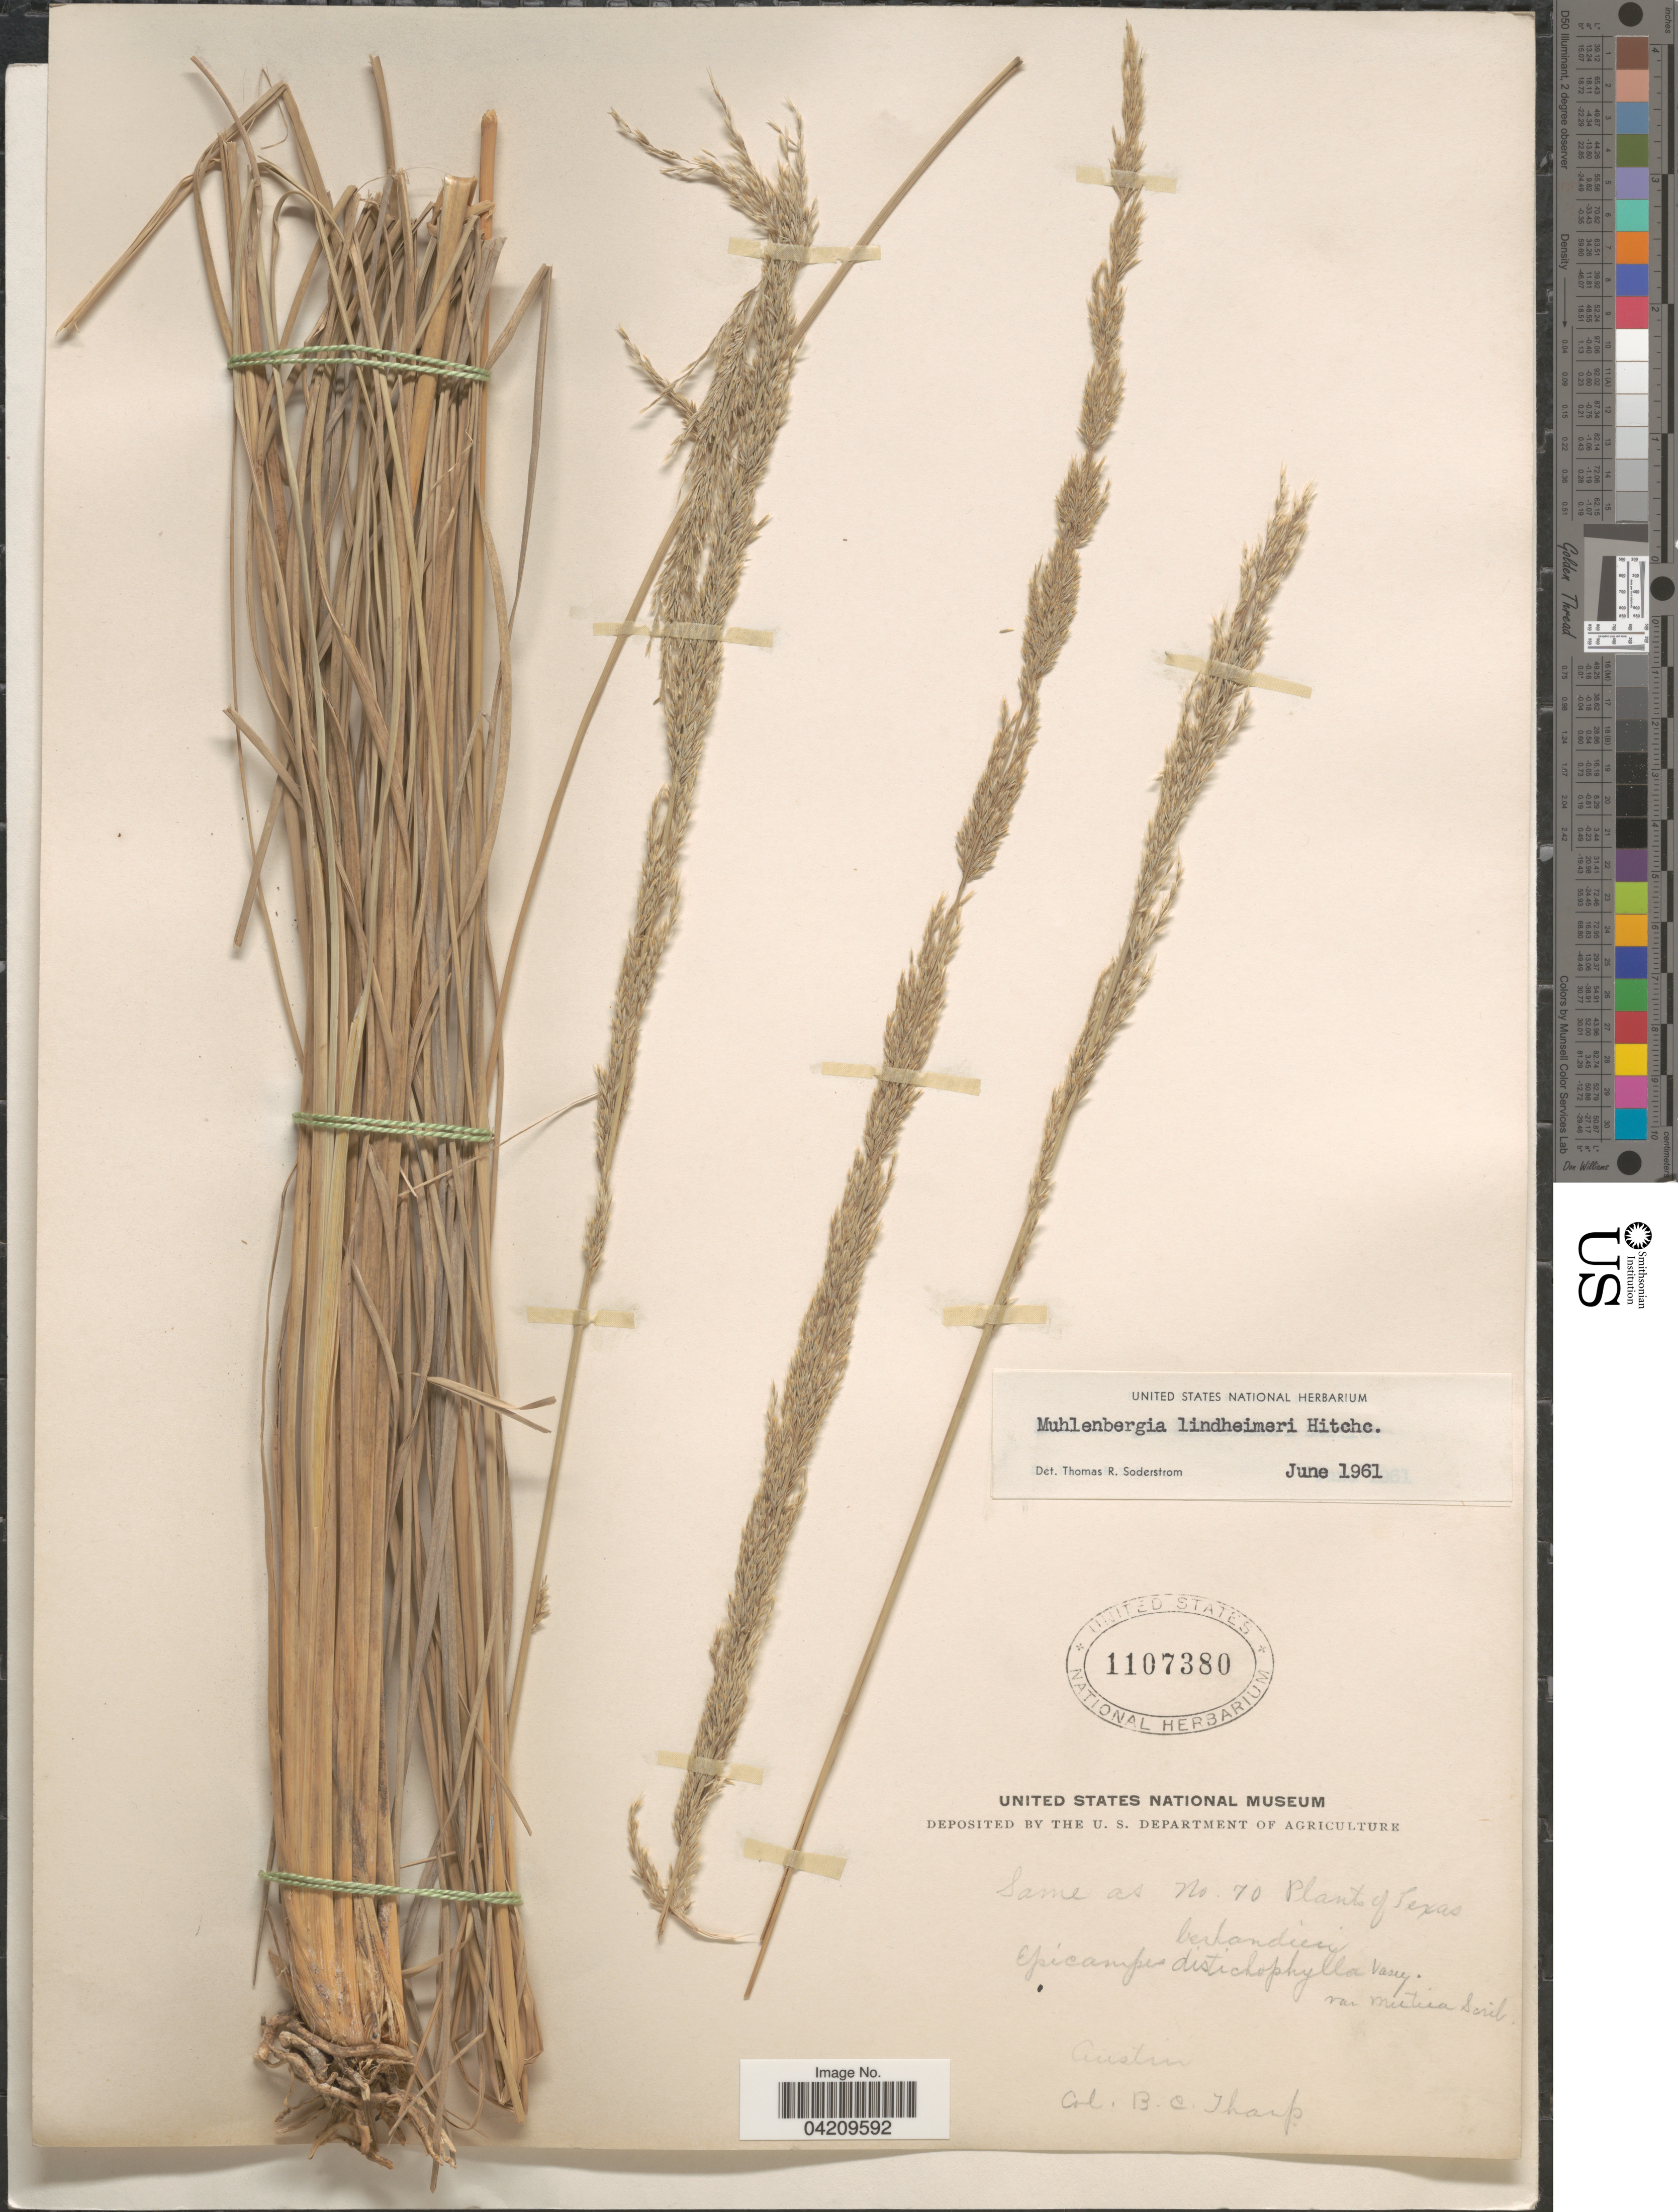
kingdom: Plantae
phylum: Tracheophyta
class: Liliopsida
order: Poales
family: Poaceae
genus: Muhlenbergia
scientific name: Muhlenbergia lindheimeri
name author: Hitchc.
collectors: B. C. Tharp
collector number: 70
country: United States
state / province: Texas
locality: Austin.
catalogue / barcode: US 1107380